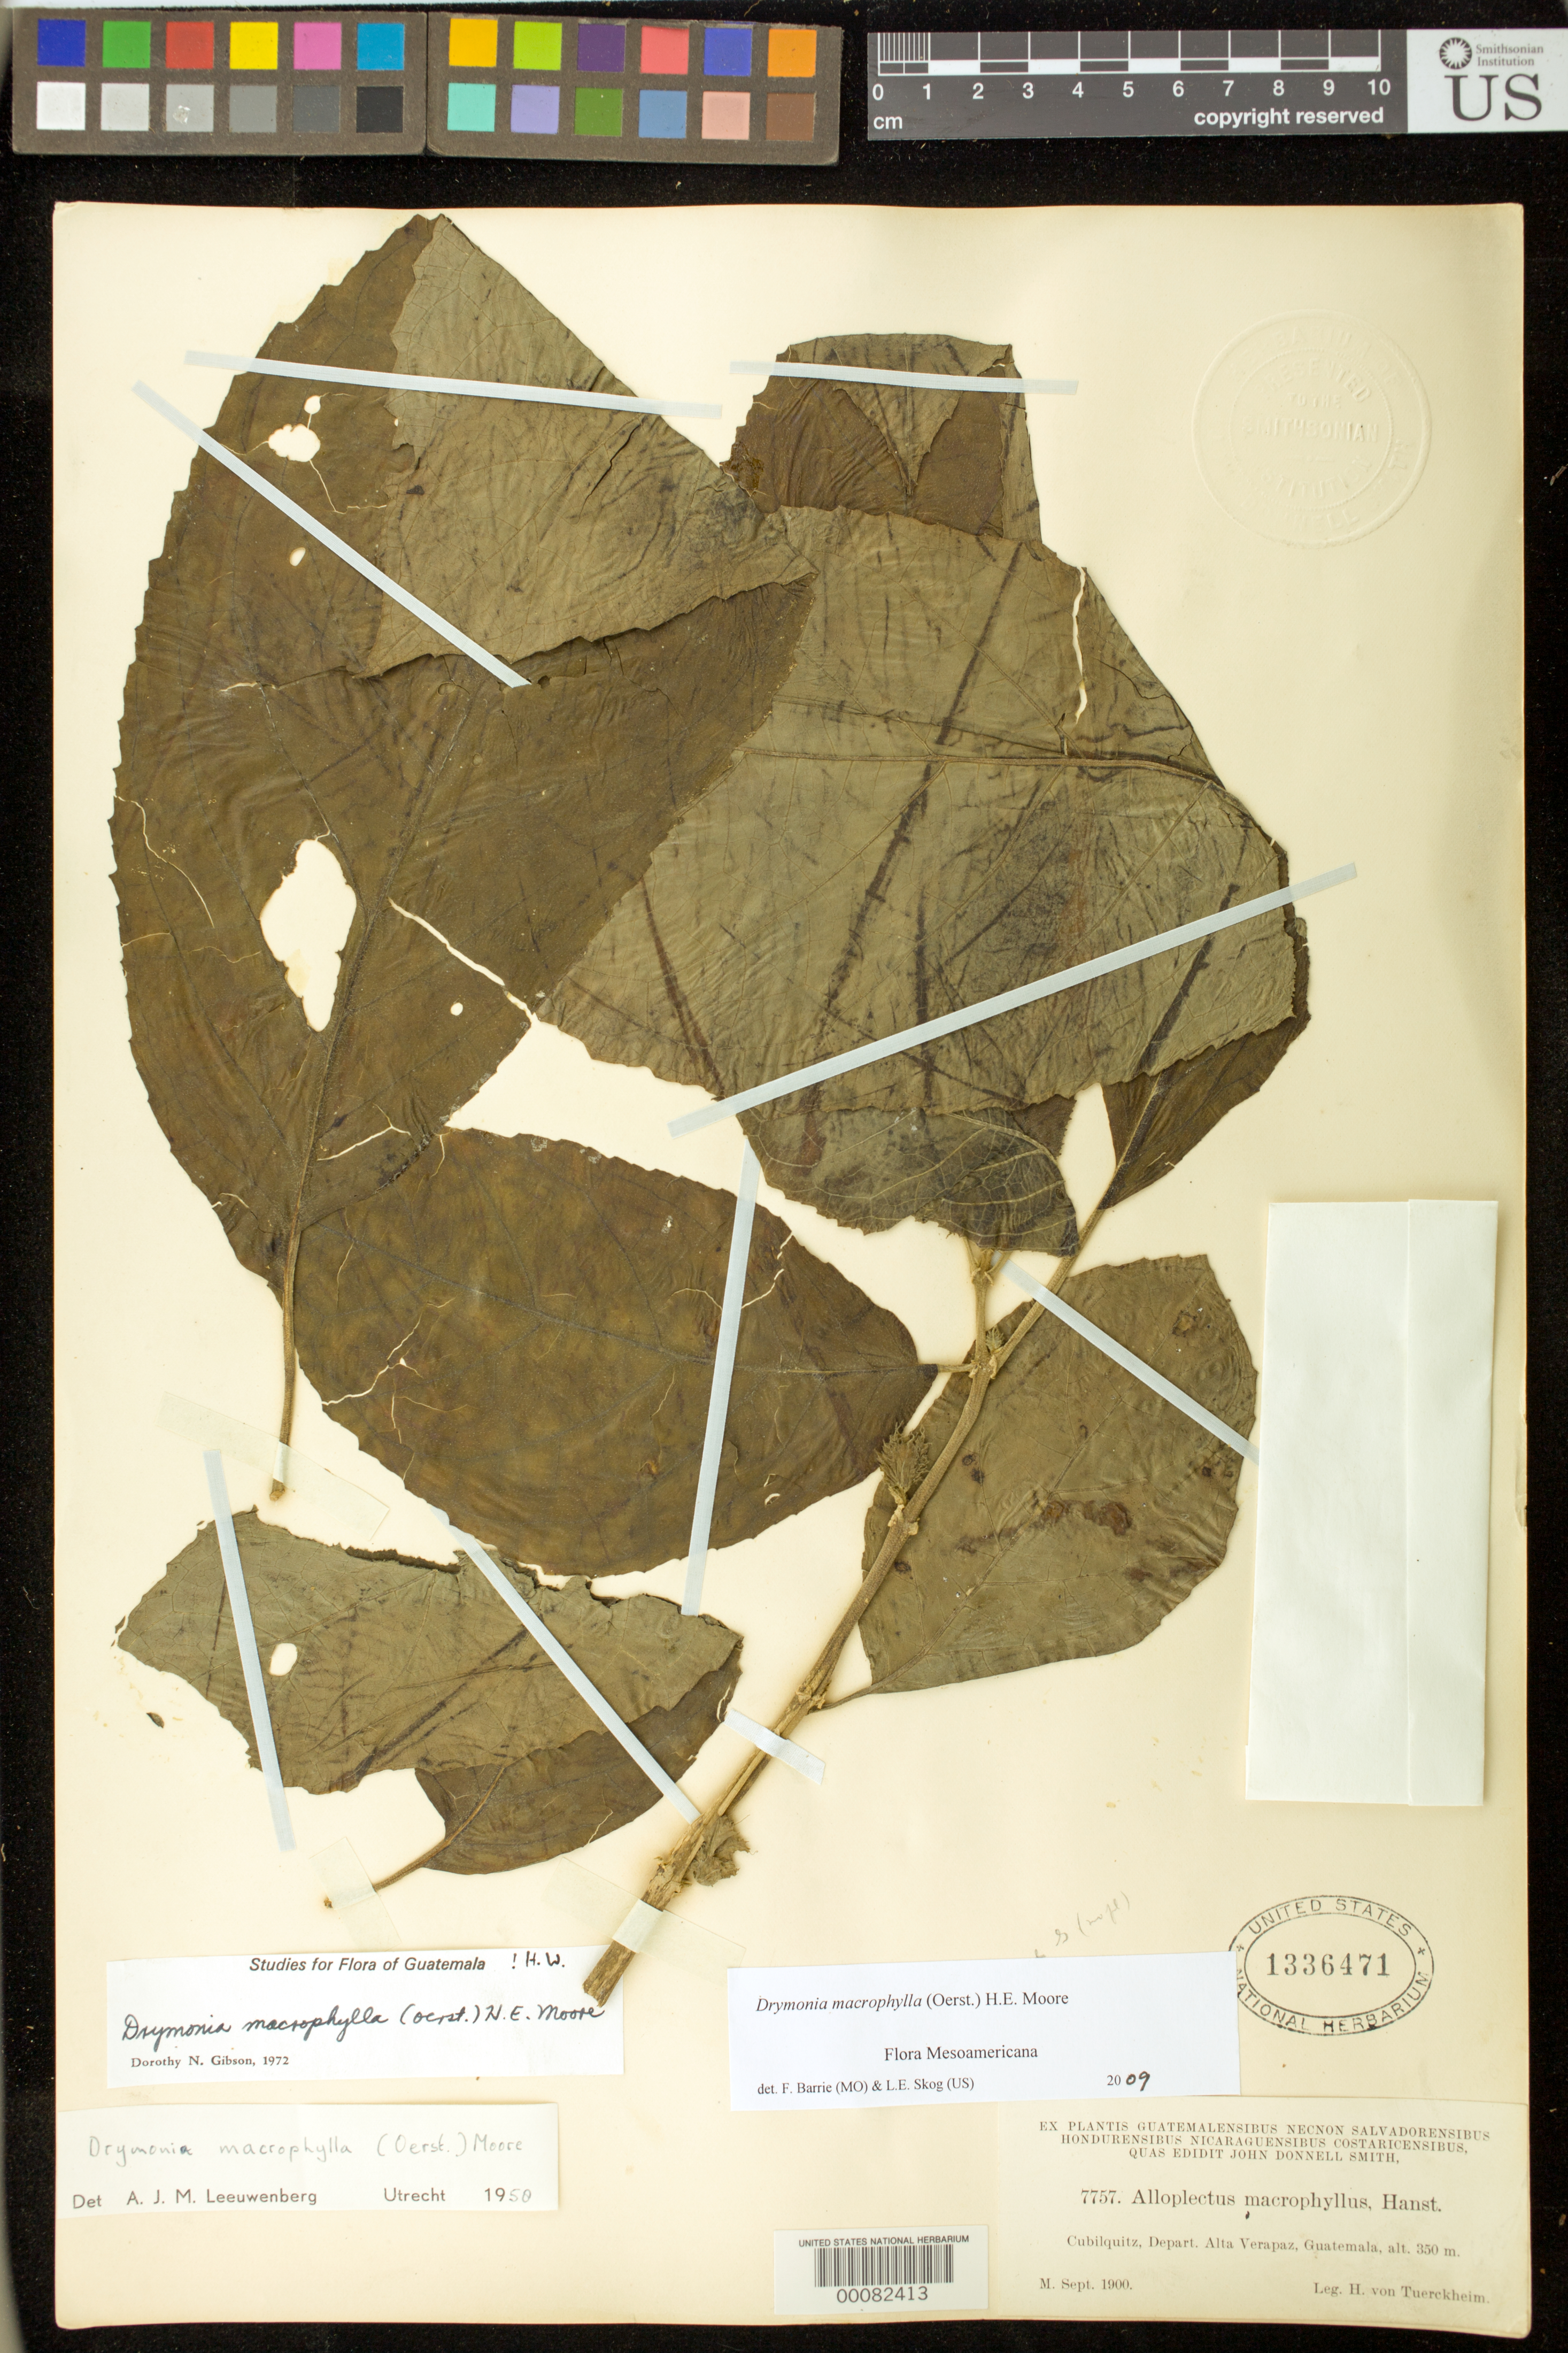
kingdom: Plantae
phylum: Tracheophyta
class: Magnoliopsida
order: Lamiales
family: Gesneriaceae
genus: Drymonia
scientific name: Drymonia macrophylla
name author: (Oerst.) H.E. Moore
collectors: H. von Türckheim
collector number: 7757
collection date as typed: Sep 1900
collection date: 1900-09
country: Guatemala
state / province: Alta Verapaz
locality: Cubilquitz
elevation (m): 350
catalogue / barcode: US 1336471